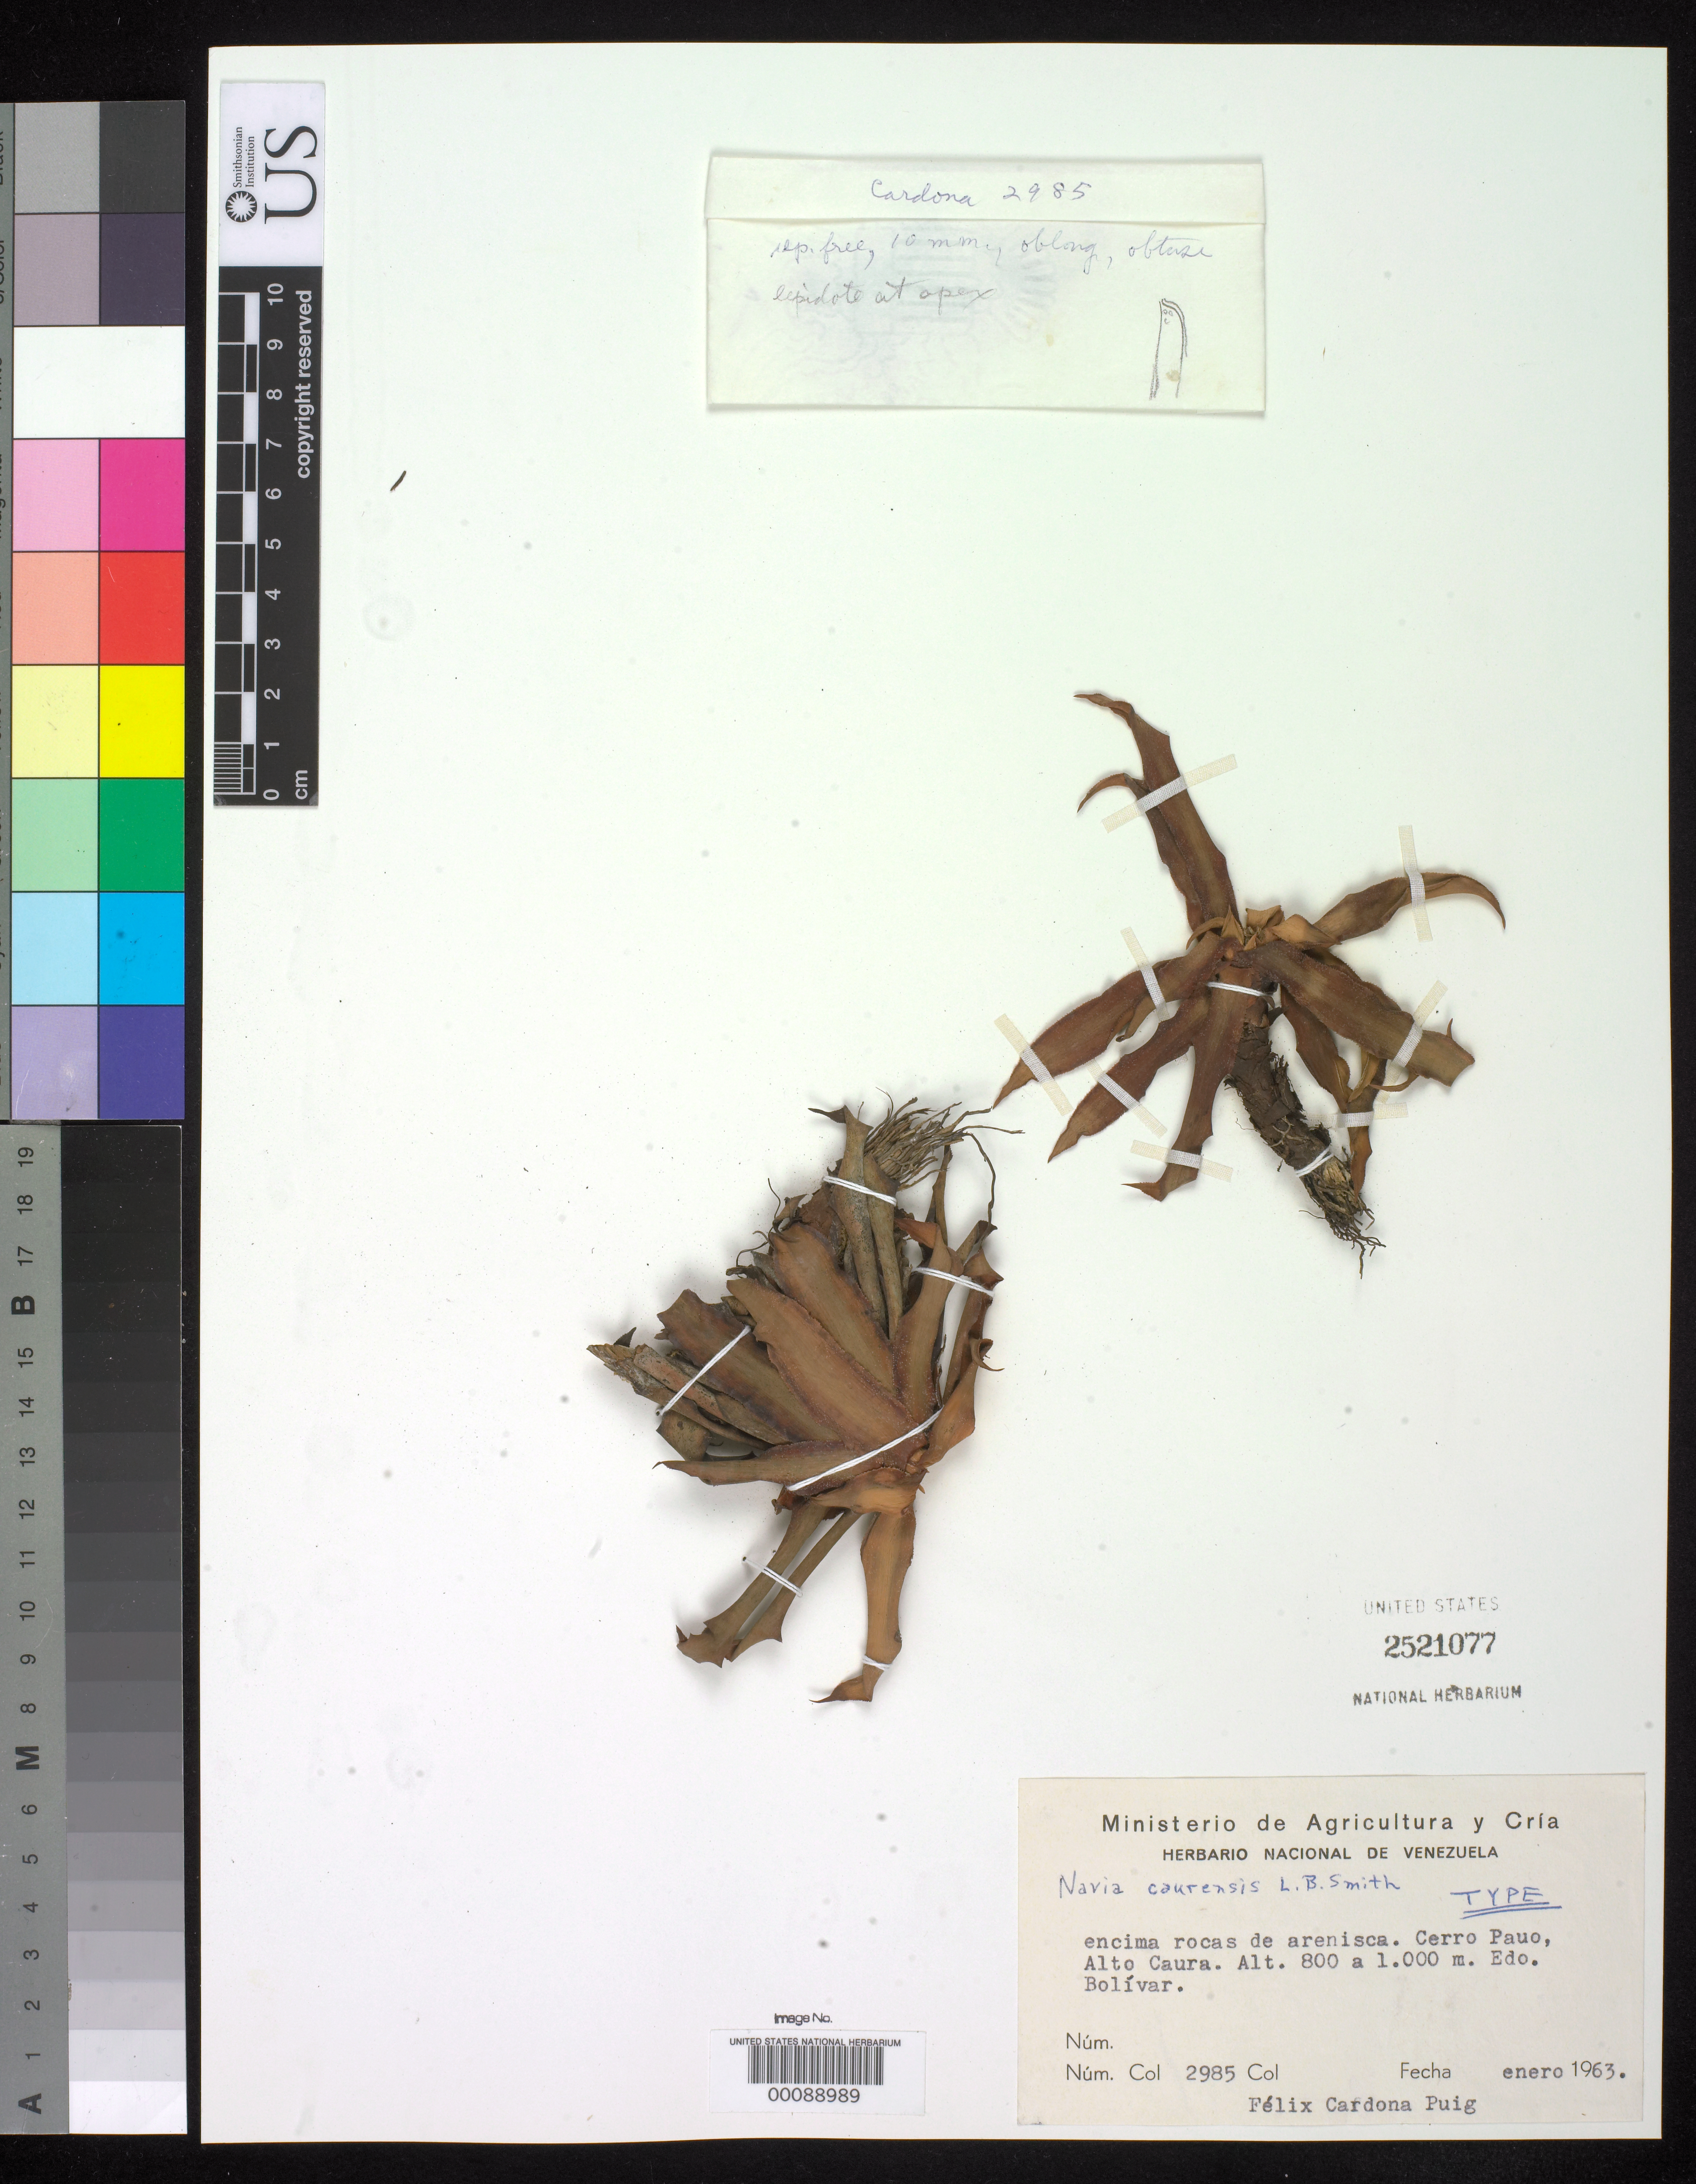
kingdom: Plantae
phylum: Tracheophyta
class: Liliopsida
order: Poales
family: Bromeliaceae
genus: Navia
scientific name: Navia caurensis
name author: L.B. Sm.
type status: Holotype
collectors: F. Cardona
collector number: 2985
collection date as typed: Jan 1963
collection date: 1963-01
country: Venezuela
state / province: Bolivar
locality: Cerro Pauo, Alto Caura.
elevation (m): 800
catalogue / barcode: US 2521077